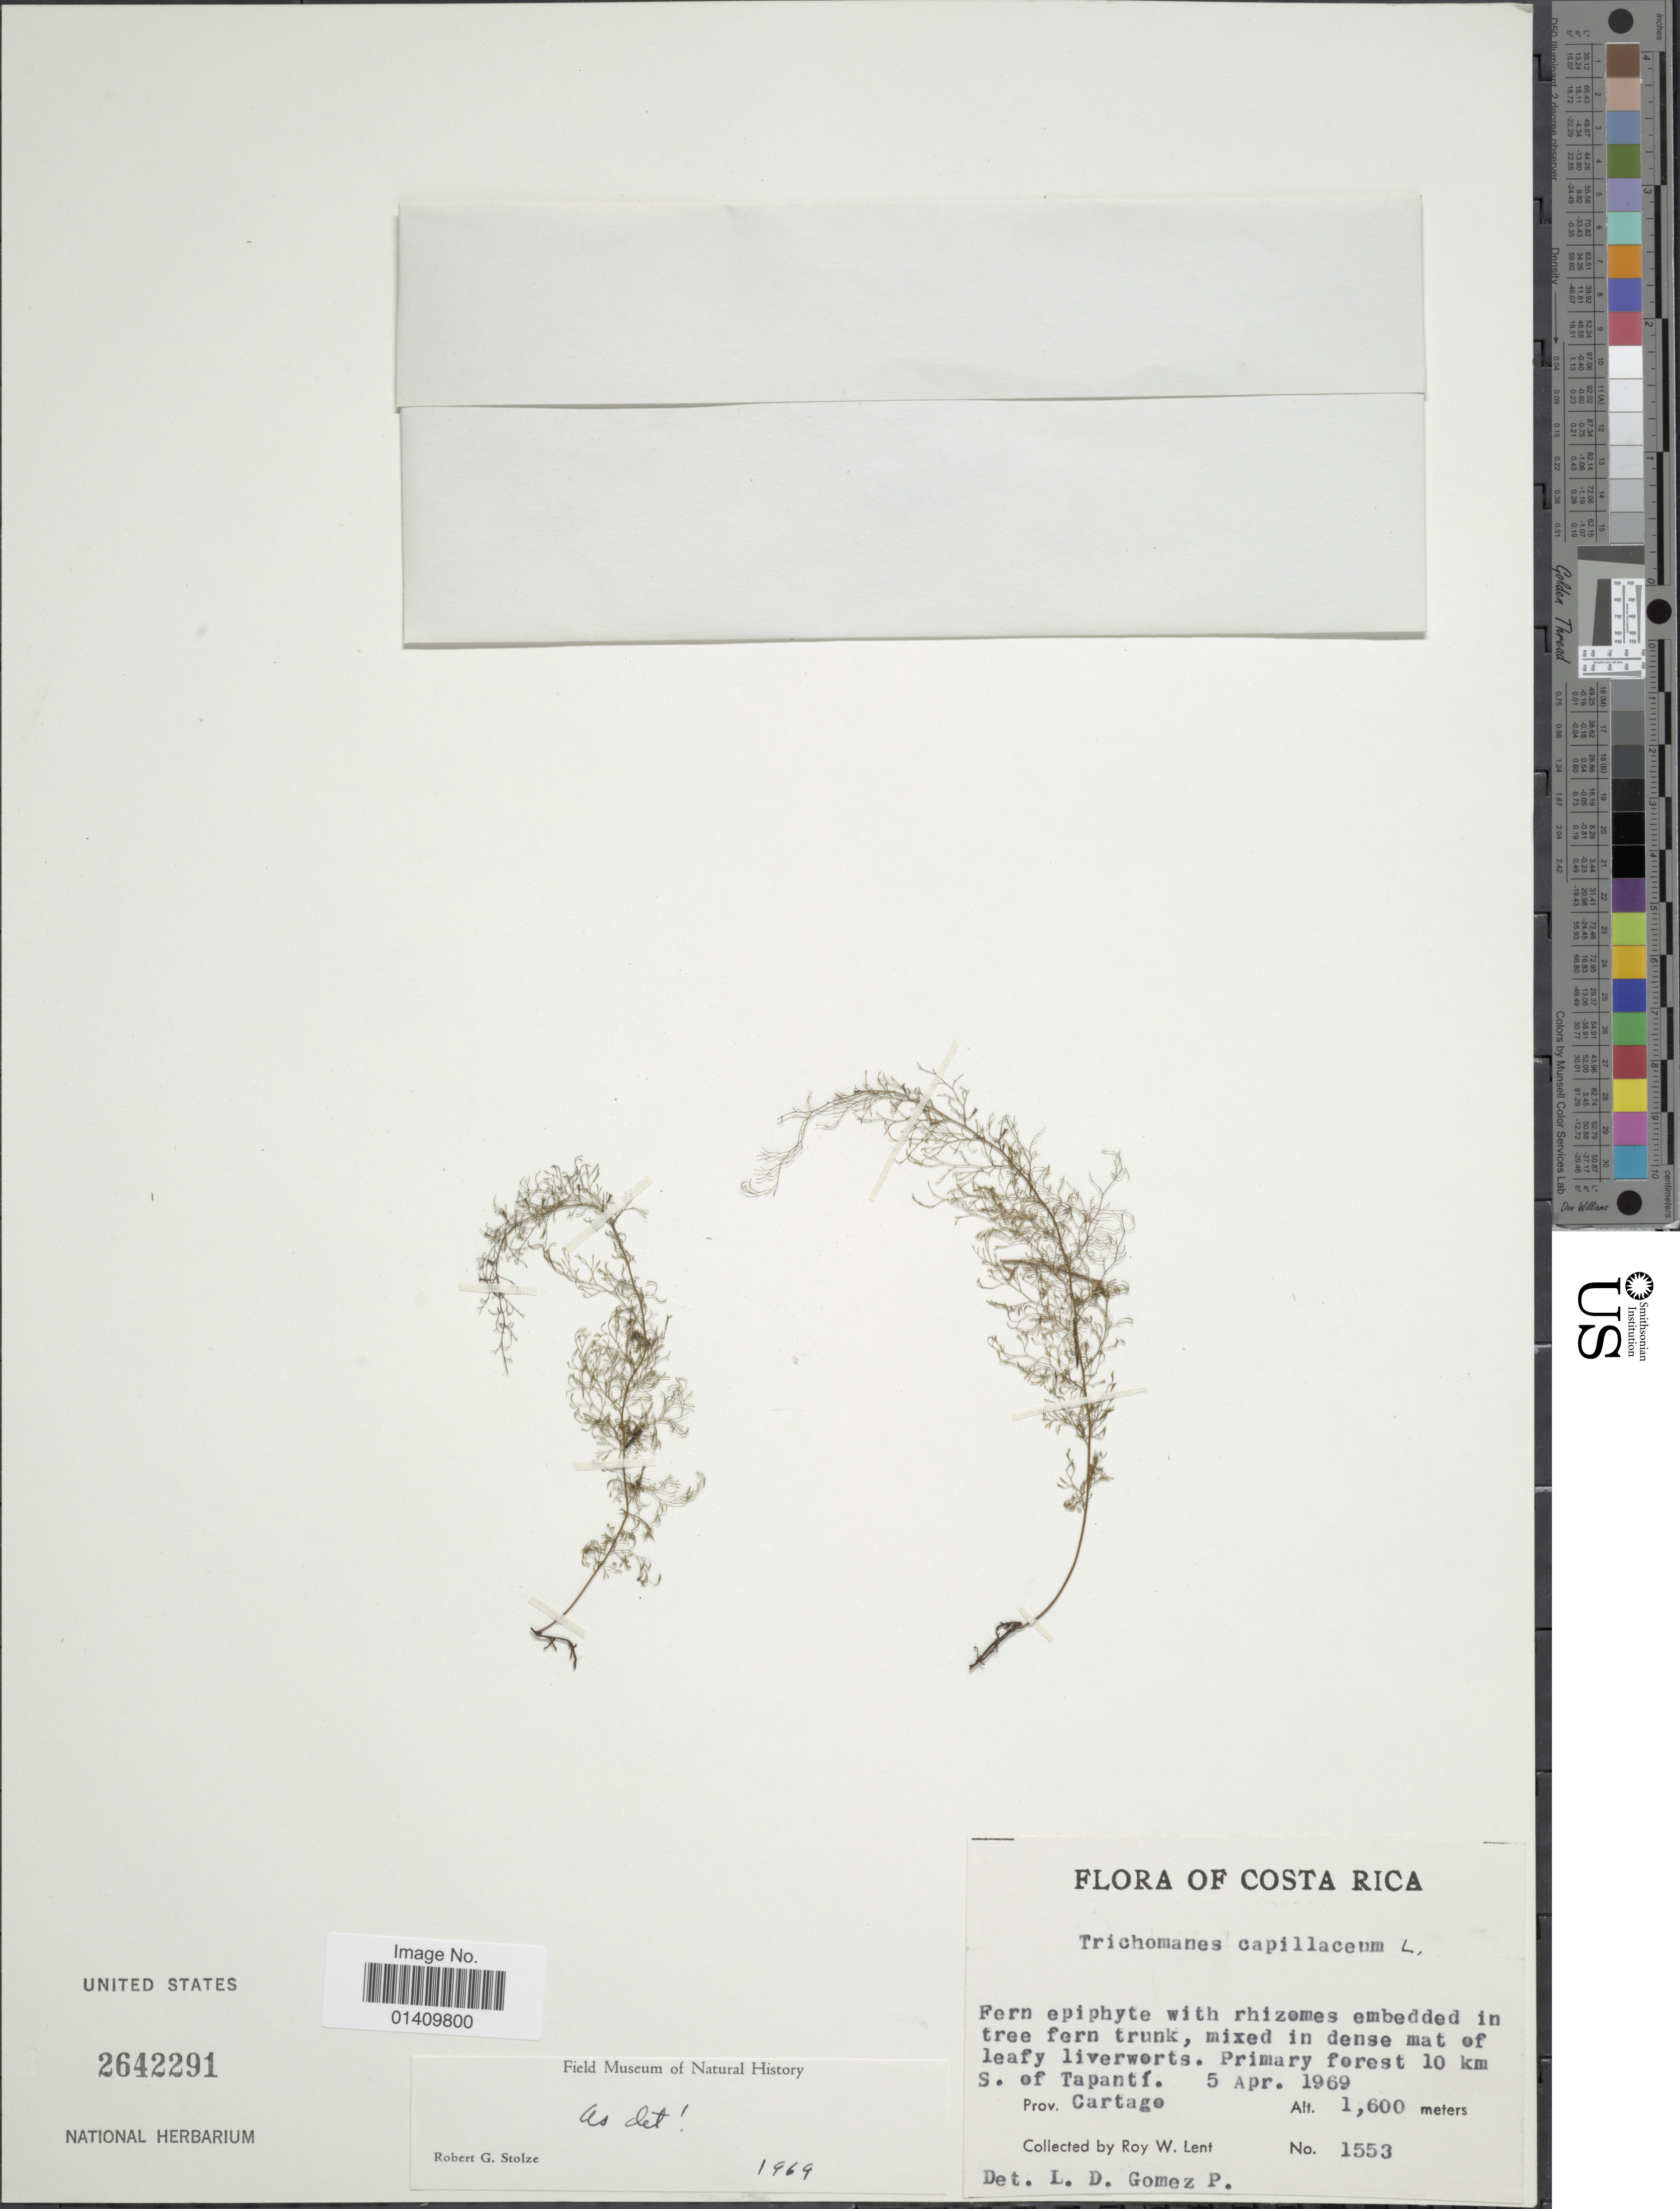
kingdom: Plantae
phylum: Tracheophyta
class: Polypodiopsida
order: Hymenophyllales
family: Hymenophyllaceae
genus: Polyphlebium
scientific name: Polyphlebium angustatum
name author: (Carmich.) Ebihara & Dubuisson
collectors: R. W. Lent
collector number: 1553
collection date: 1969-04-05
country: Costa Rica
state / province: Cartago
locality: Primary forest 10km S of Tapanti prov. Cartago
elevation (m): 1600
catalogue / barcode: US 2642291